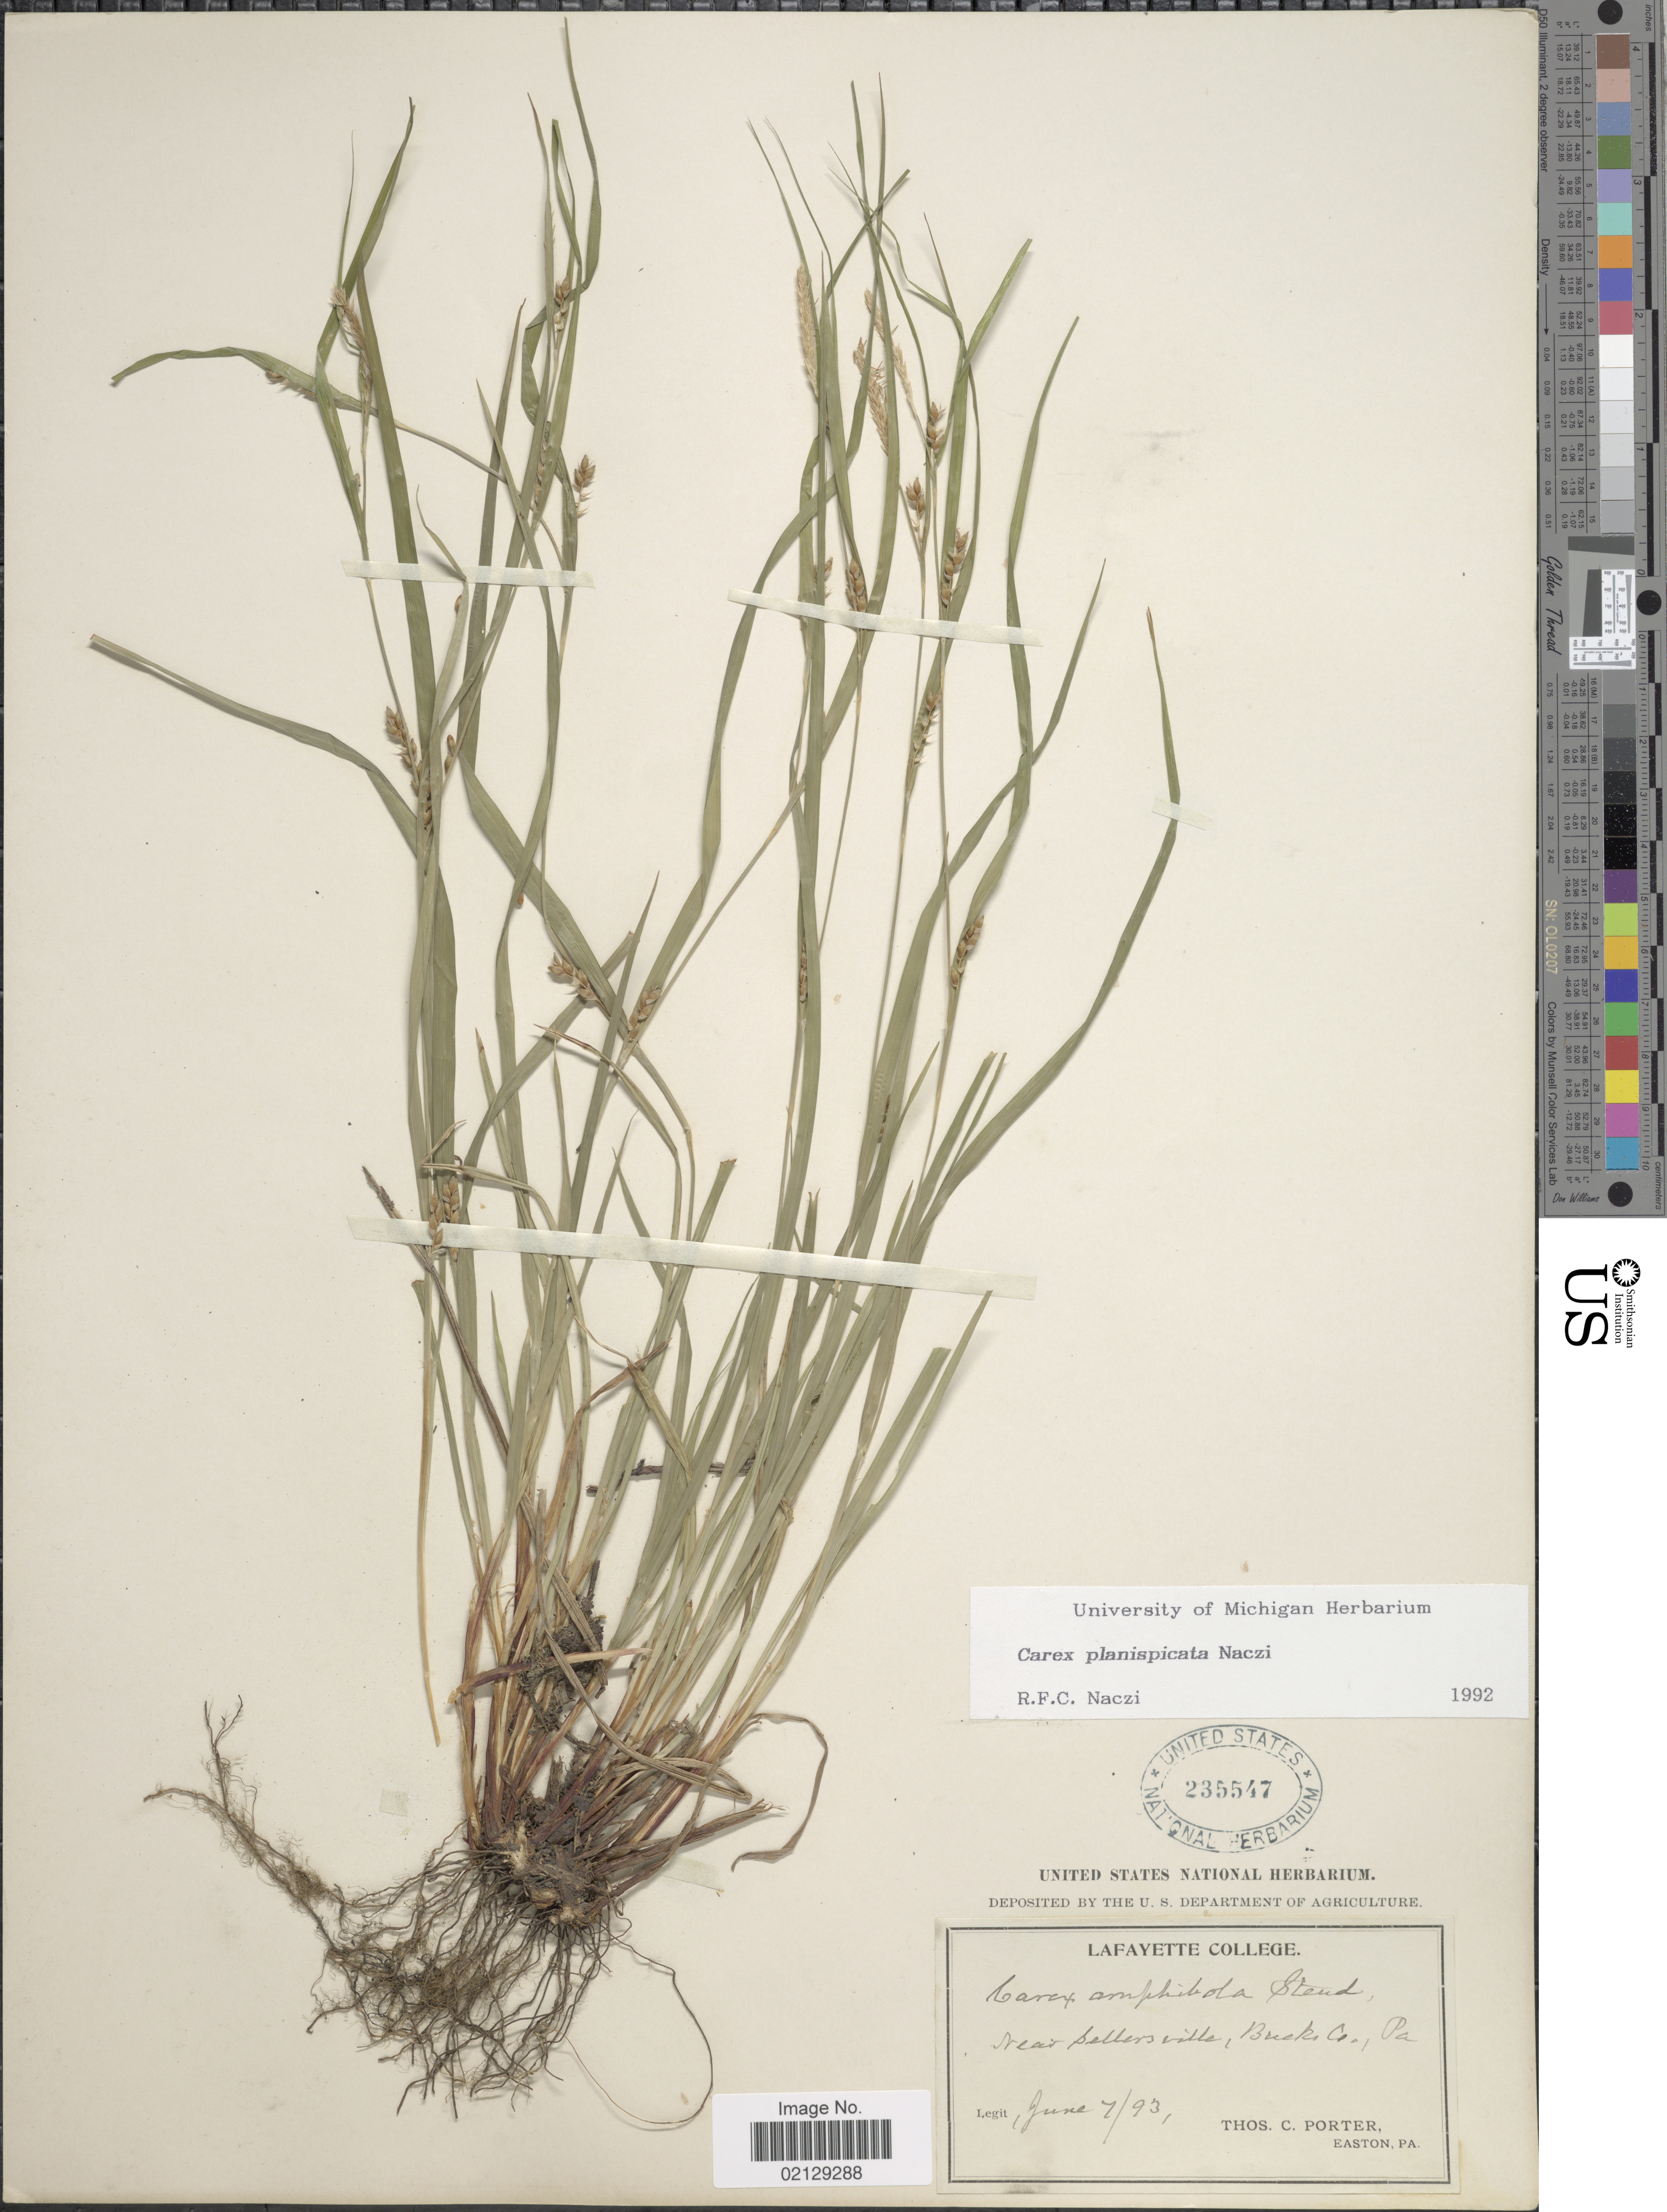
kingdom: Plantae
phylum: Tracheophyta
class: Liliopsida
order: Poales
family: Cyperaceae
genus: Carex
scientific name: Carex planispicata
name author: Naczi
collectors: T. Porter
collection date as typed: Transcribed d/m/y: 7/6/93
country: United States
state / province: Pennsylvania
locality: Near Sellersville, Buck Co., Pa.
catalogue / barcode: US 235547